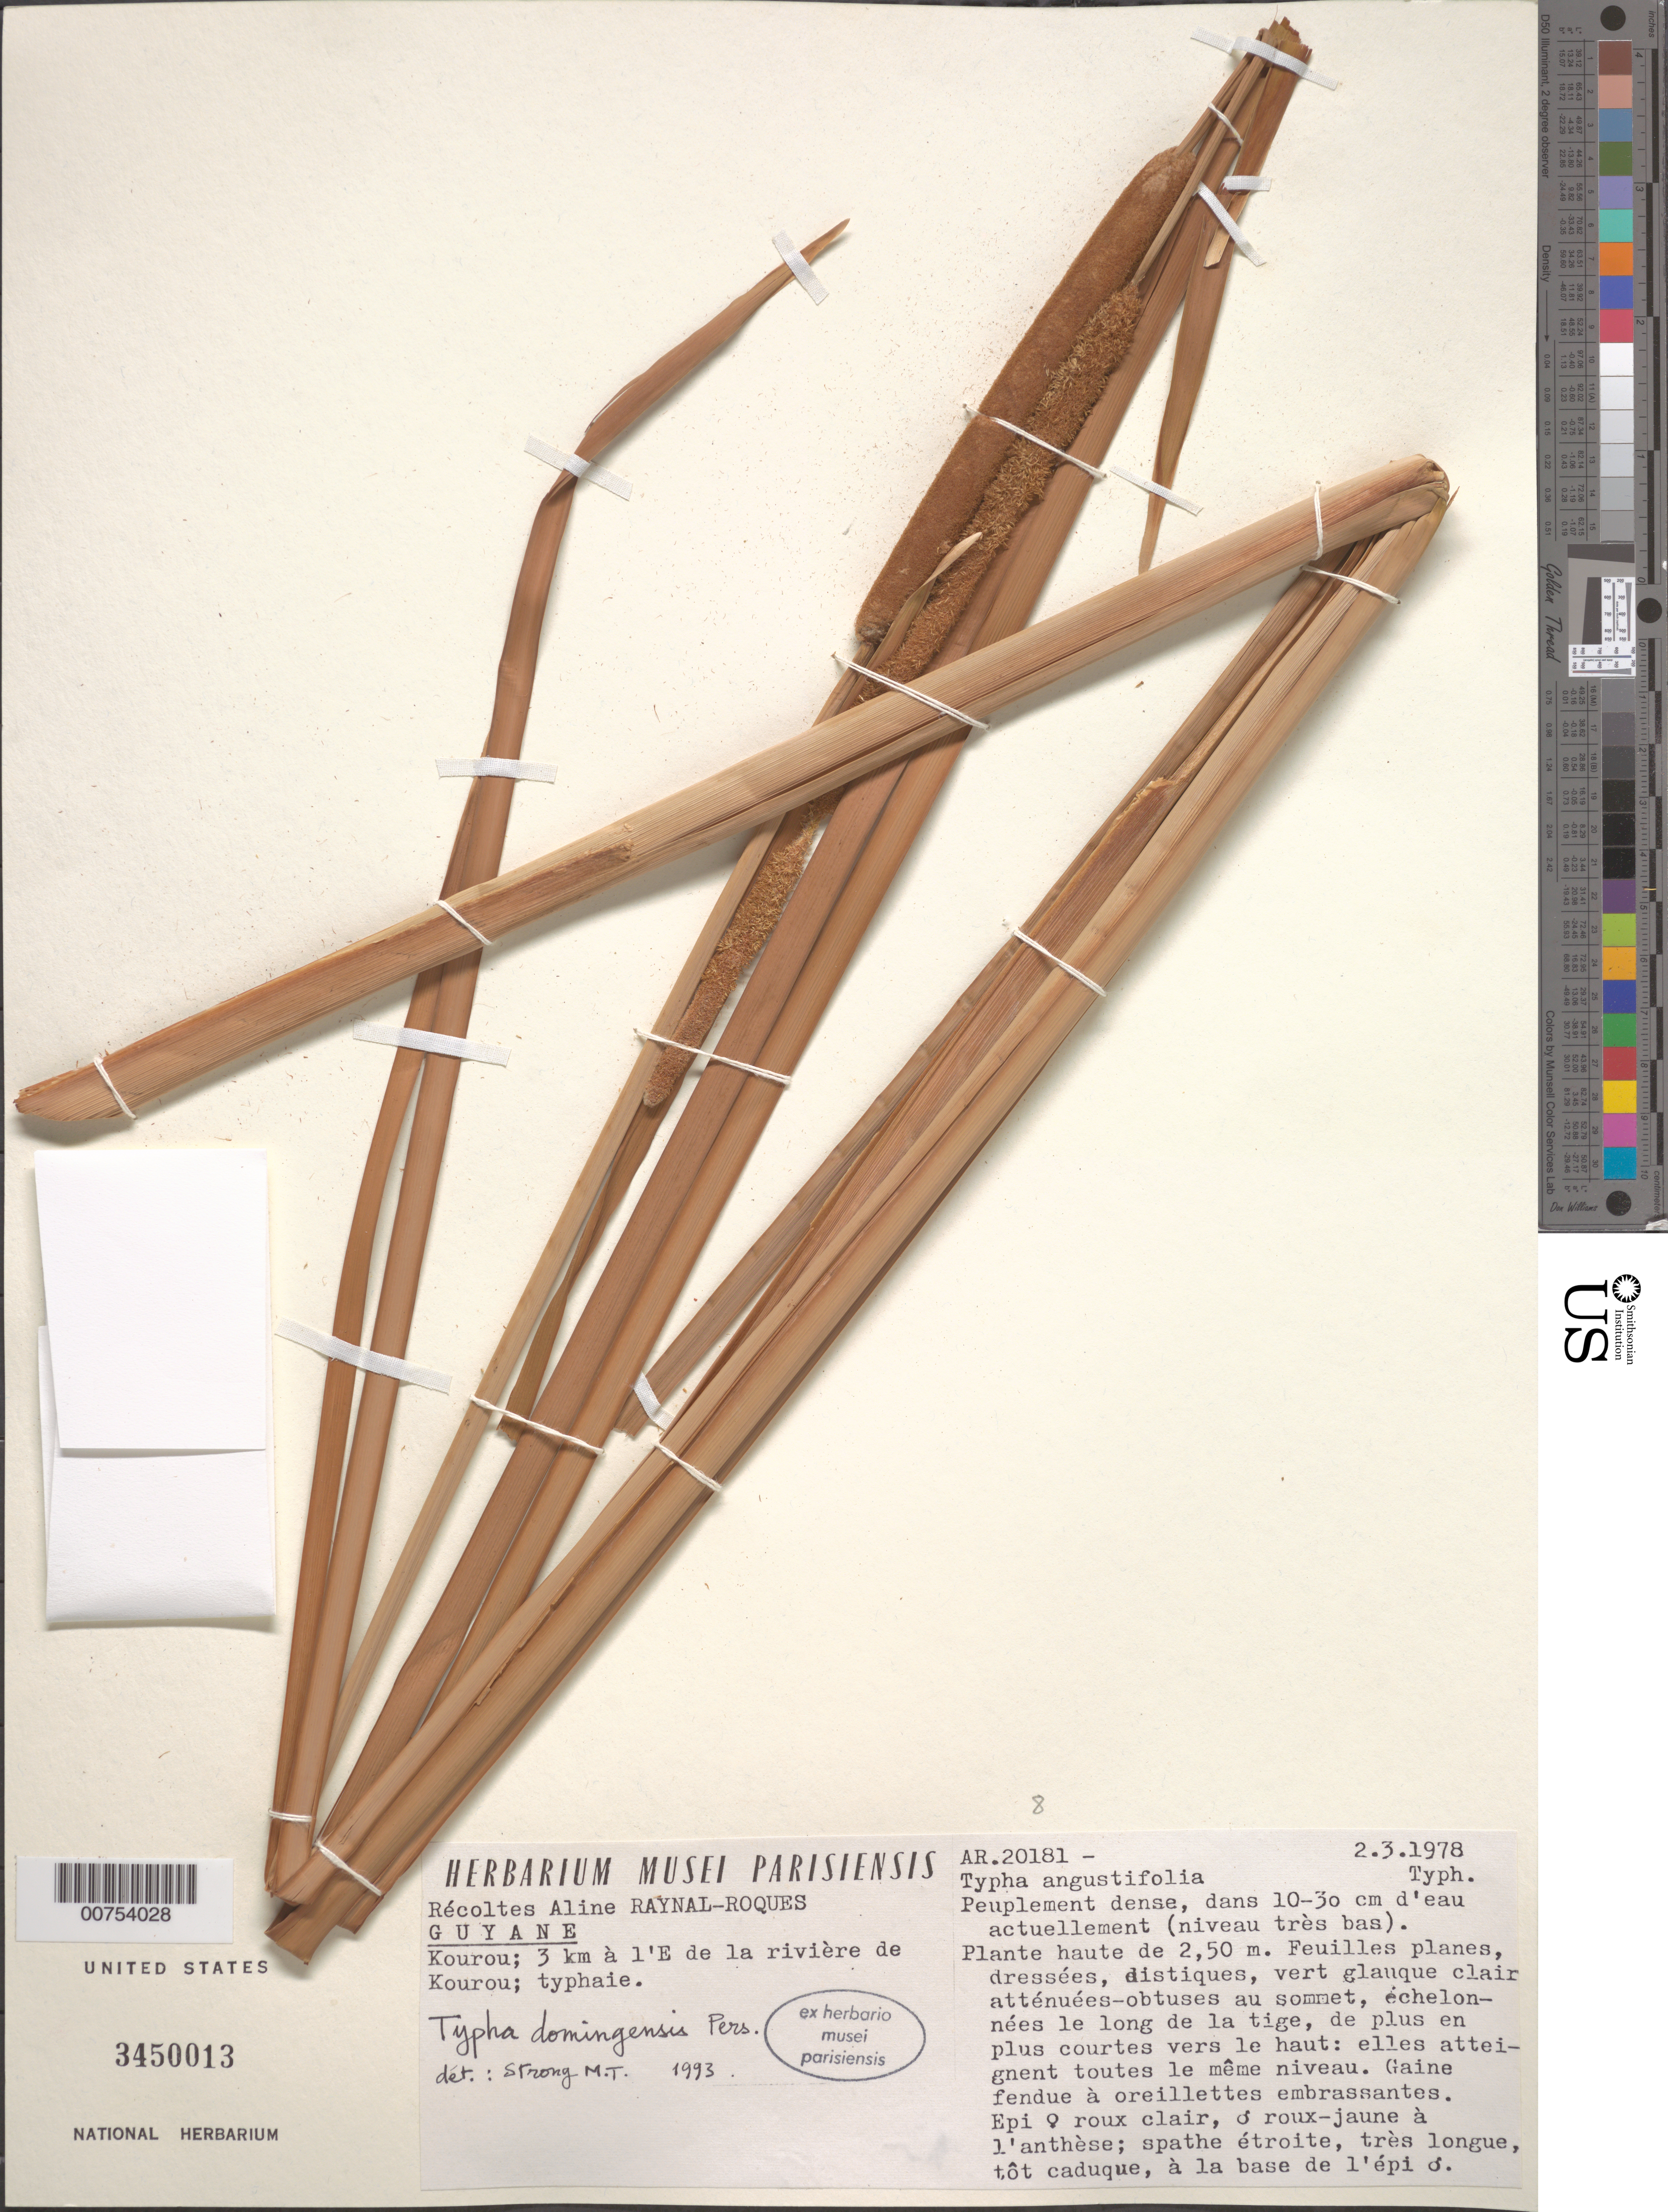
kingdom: Plantae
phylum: Tracheophyta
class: Liliopsida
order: Poales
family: Typhaceae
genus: Typha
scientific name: Typha angustifolia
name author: L.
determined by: Strong, M. T., (US), Smithsonian Institution - National Museum of Natural History (UNITED STATES)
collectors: A. M. Raynal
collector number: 20181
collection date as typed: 2-Mar-78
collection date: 1978-03-02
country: French Guiana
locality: Kourou, 3 km E of Kourou R.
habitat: Peuplement dense, dans 10-30 cm d'eau actuellement (niveau tres bas)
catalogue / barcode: US 3450013